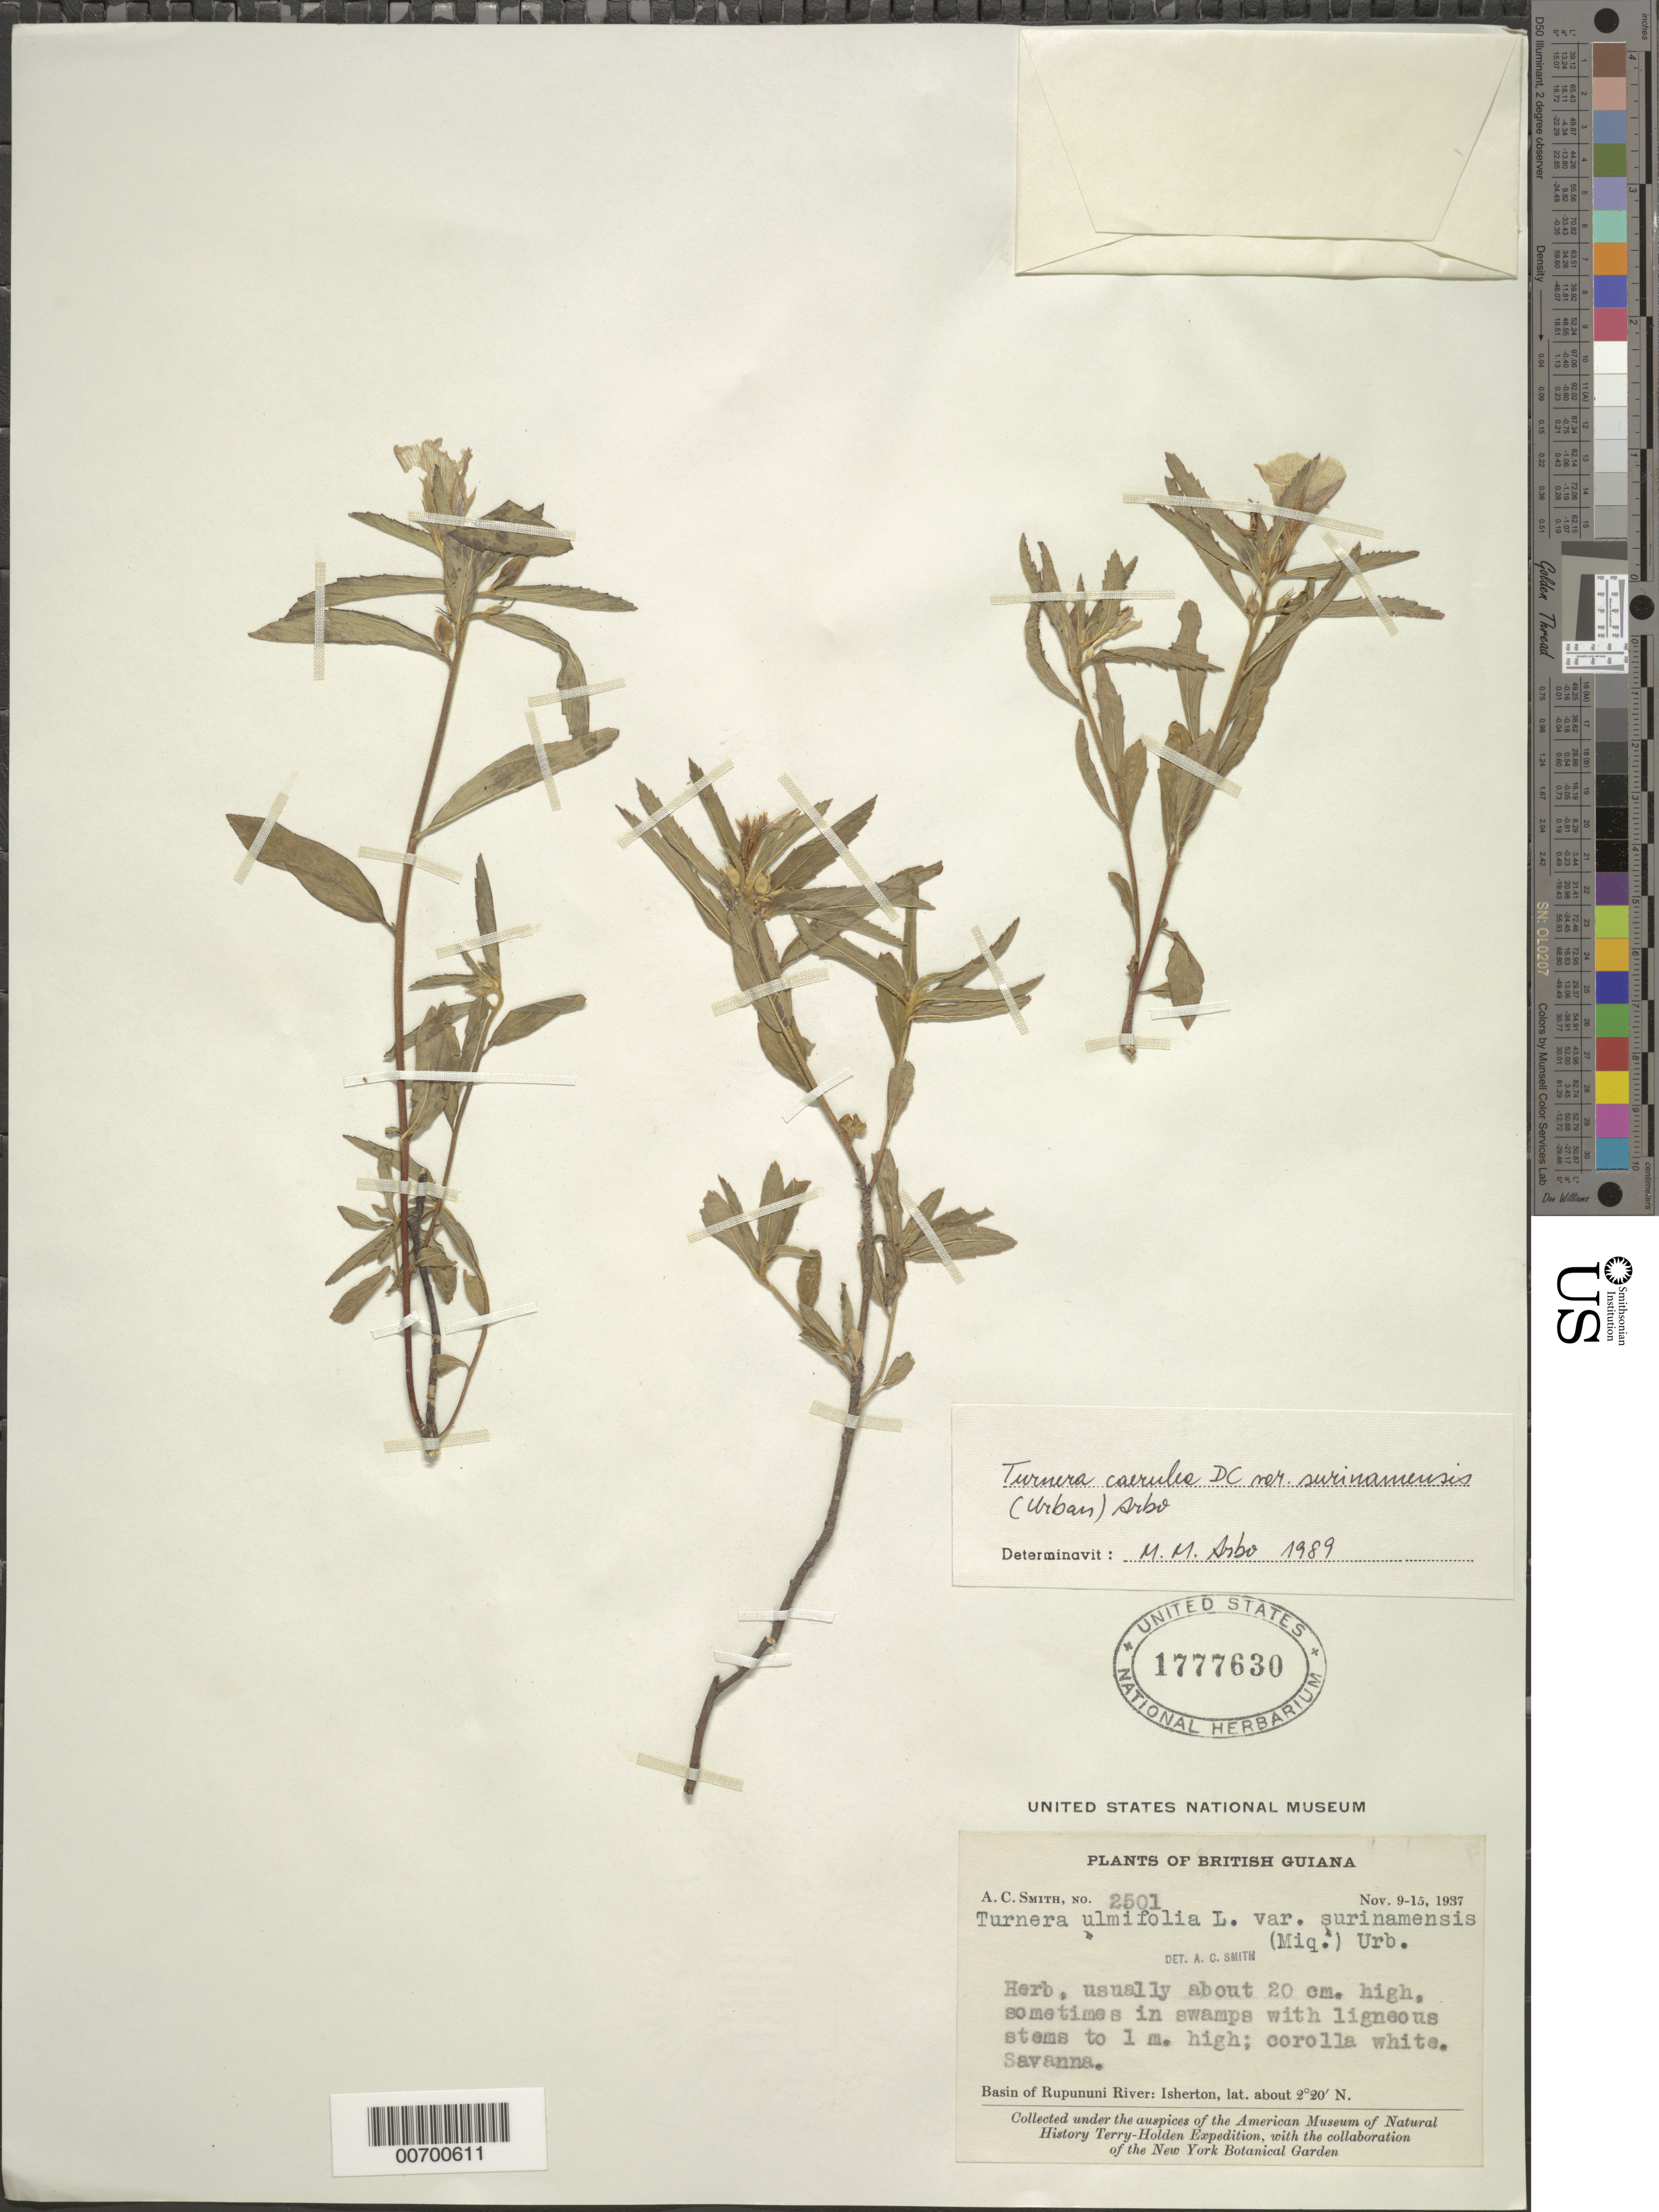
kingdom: Plantae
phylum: Tracheophyta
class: Magnoliopsida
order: Malpighiales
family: Turneraceae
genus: Turnera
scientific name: Turnera coerulea var. surinamensis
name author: Sessé & Moc. ex DC.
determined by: Arbo, M. M.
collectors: A. C. Smith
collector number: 2501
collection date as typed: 9-Nov-37 to 15-Nov-37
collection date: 1937-11-09/1937-11-15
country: Guyana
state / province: U. Takutu-U. Essequibo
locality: Isherton, basin of Rupununi River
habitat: Sometimes in swamps, savanna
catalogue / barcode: US 1777630